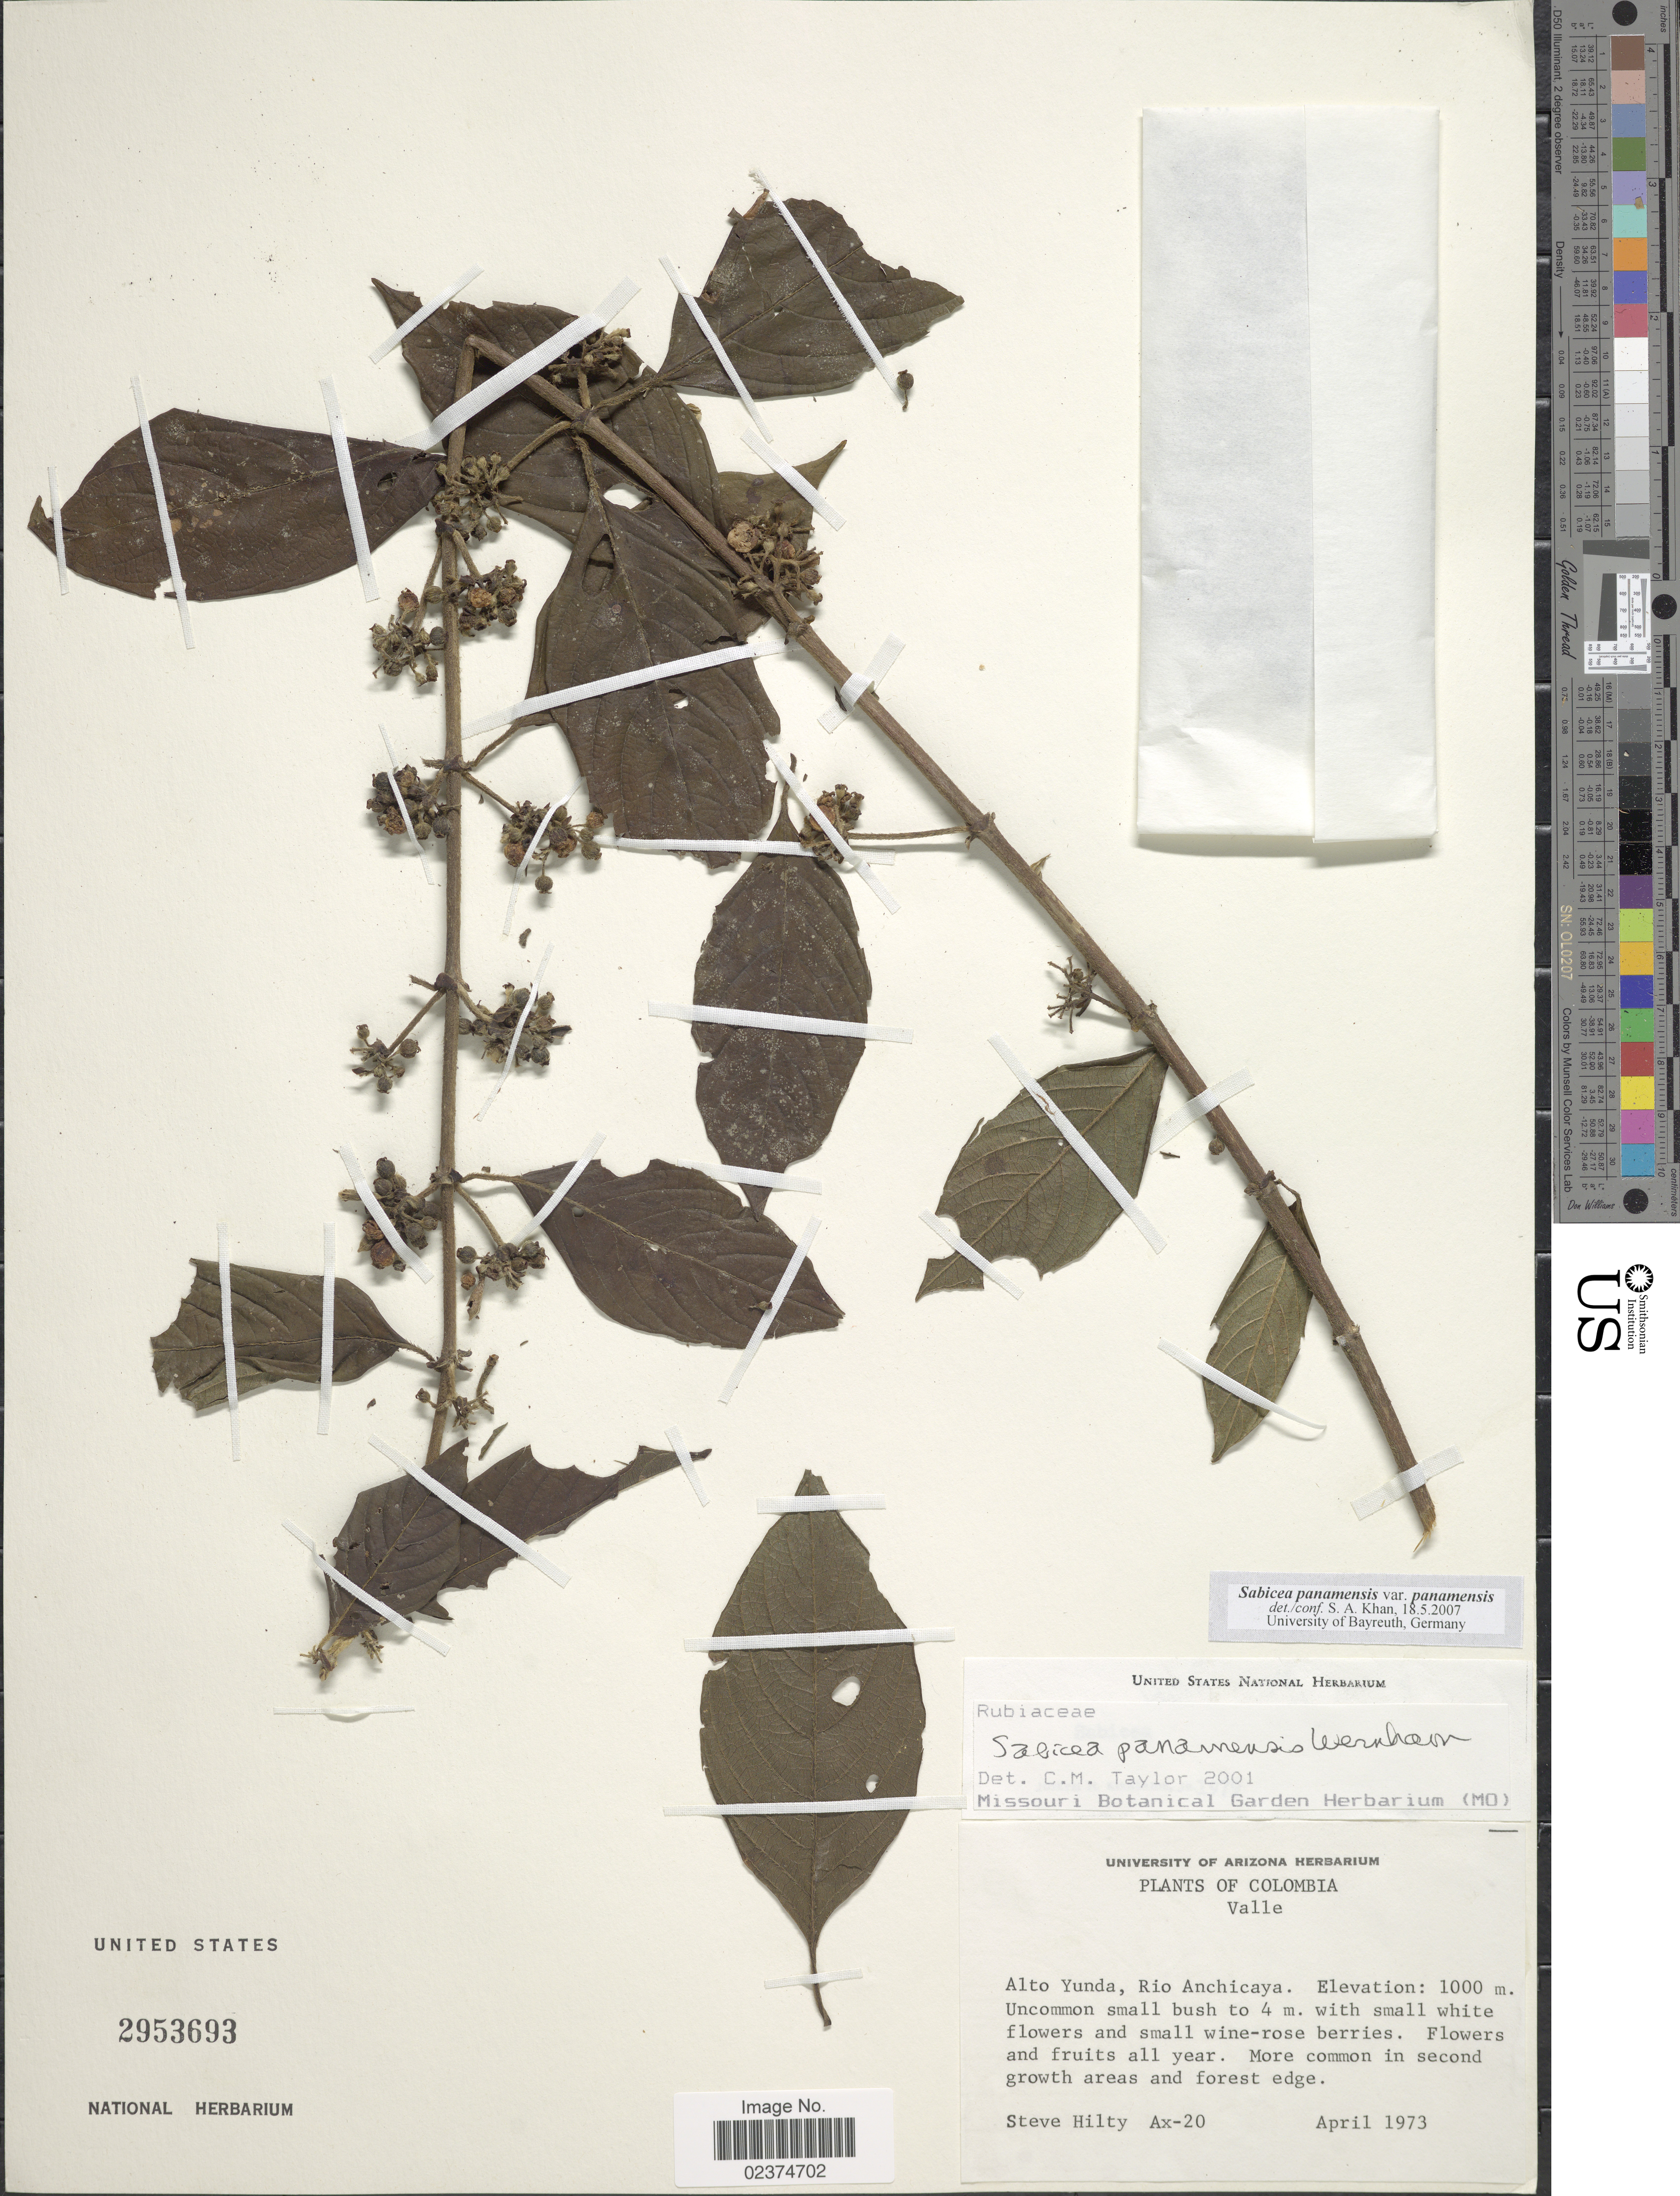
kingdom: Plantae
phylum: Tracheophyta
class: Magnoliopsida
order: Gentianales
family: Rubiaceae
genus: Sabicea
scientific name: Sabicea panamensis var. panamensis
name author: Wernham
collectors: S. Hilty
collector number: Ax-20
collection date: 1973-04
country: Colombia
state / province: Valle del Cauca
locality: Valle, Alto Yunda, Rio Anchicaya, in second growth areas and forest edge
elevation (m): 1000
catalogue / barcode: US 2953693